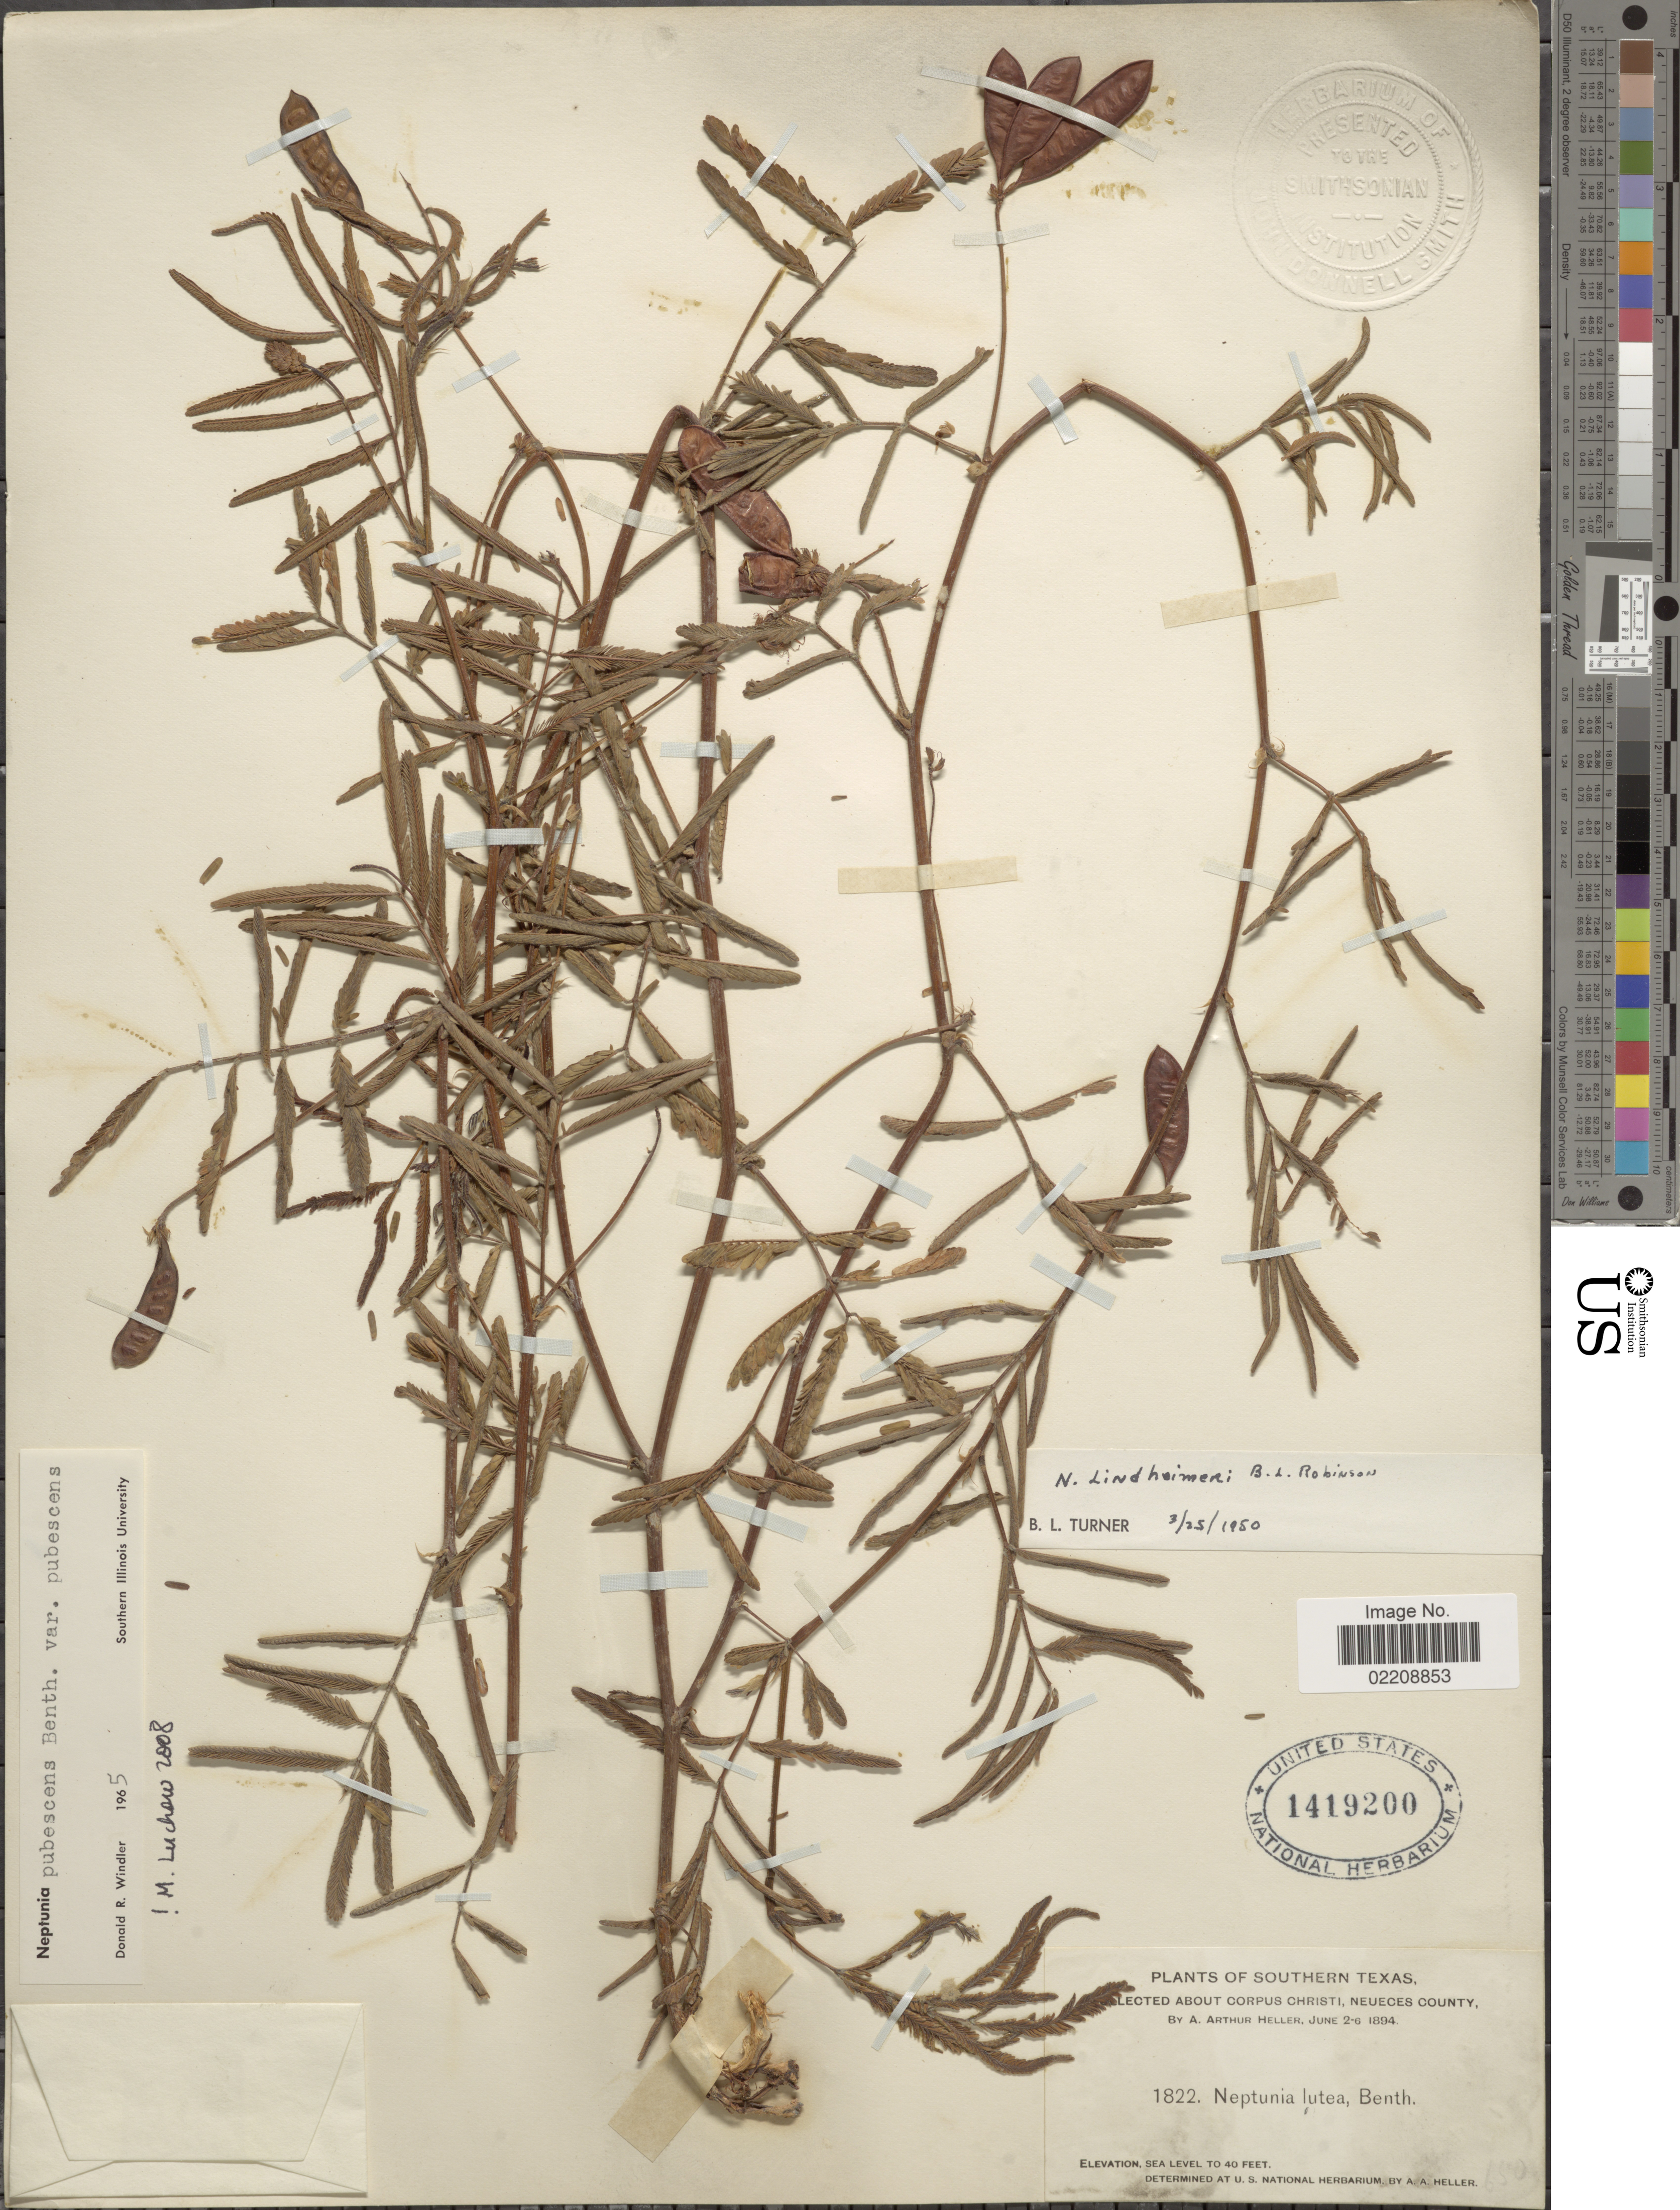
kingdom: Plantae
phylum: Tracheophyta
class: Magnoliopsida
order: Fabales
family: Fabaceae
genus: Neptunia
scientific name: Neptunia pubescens var. pubescens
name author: Benth.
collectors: A. A. Heller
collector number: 1822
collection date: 1894-06-02/1894-06-06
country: United States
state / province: Texas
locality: Southern Texas, about Corpus Christi, Neueces County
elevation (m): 12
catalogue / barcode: US 1419200